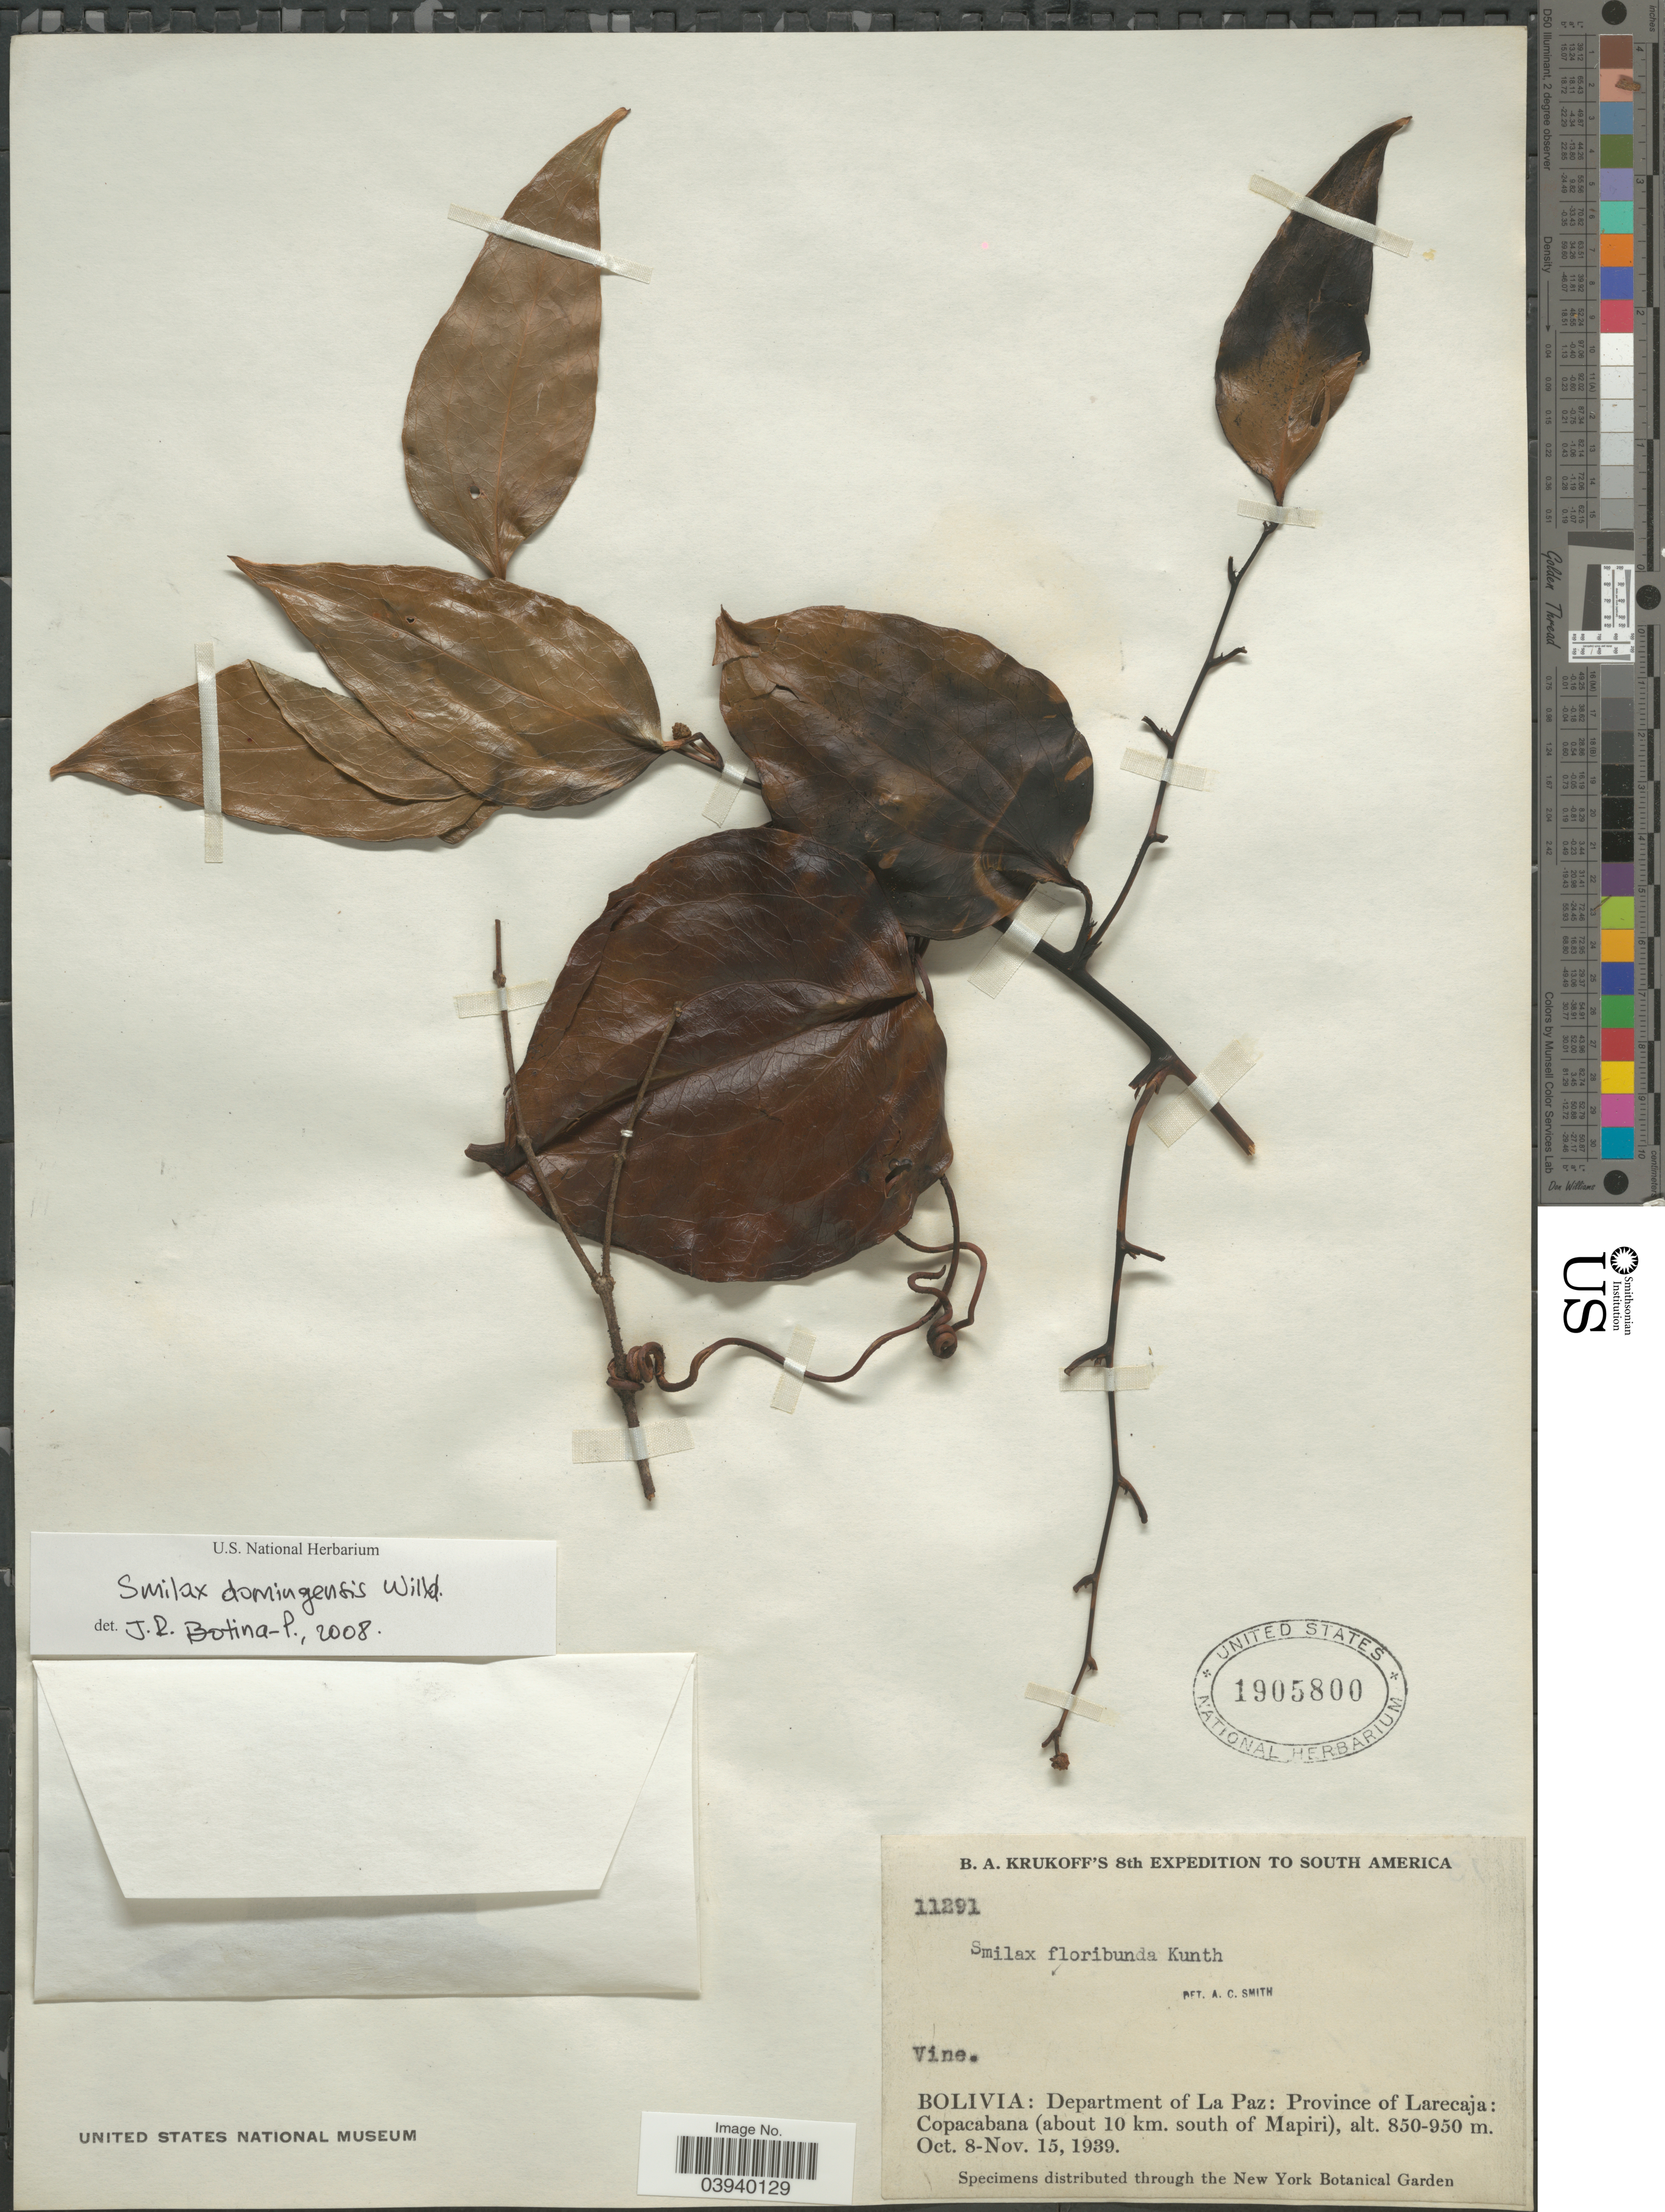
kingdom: Plantae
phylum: Tracheophyta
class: Liliopsida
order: Liliales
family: Smilacaceae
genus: Smilax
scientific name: Smilax domingensis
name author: Willd.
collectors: B. A. Krukoff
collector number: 11291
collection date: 1939-11-08/1939-11-15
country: Bolivia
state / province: La Paz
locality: Department of La Paz: Province of Larecaja: Copacabana (about 10 km. south of Mapiri).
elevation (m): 850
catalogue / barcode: US 1905800